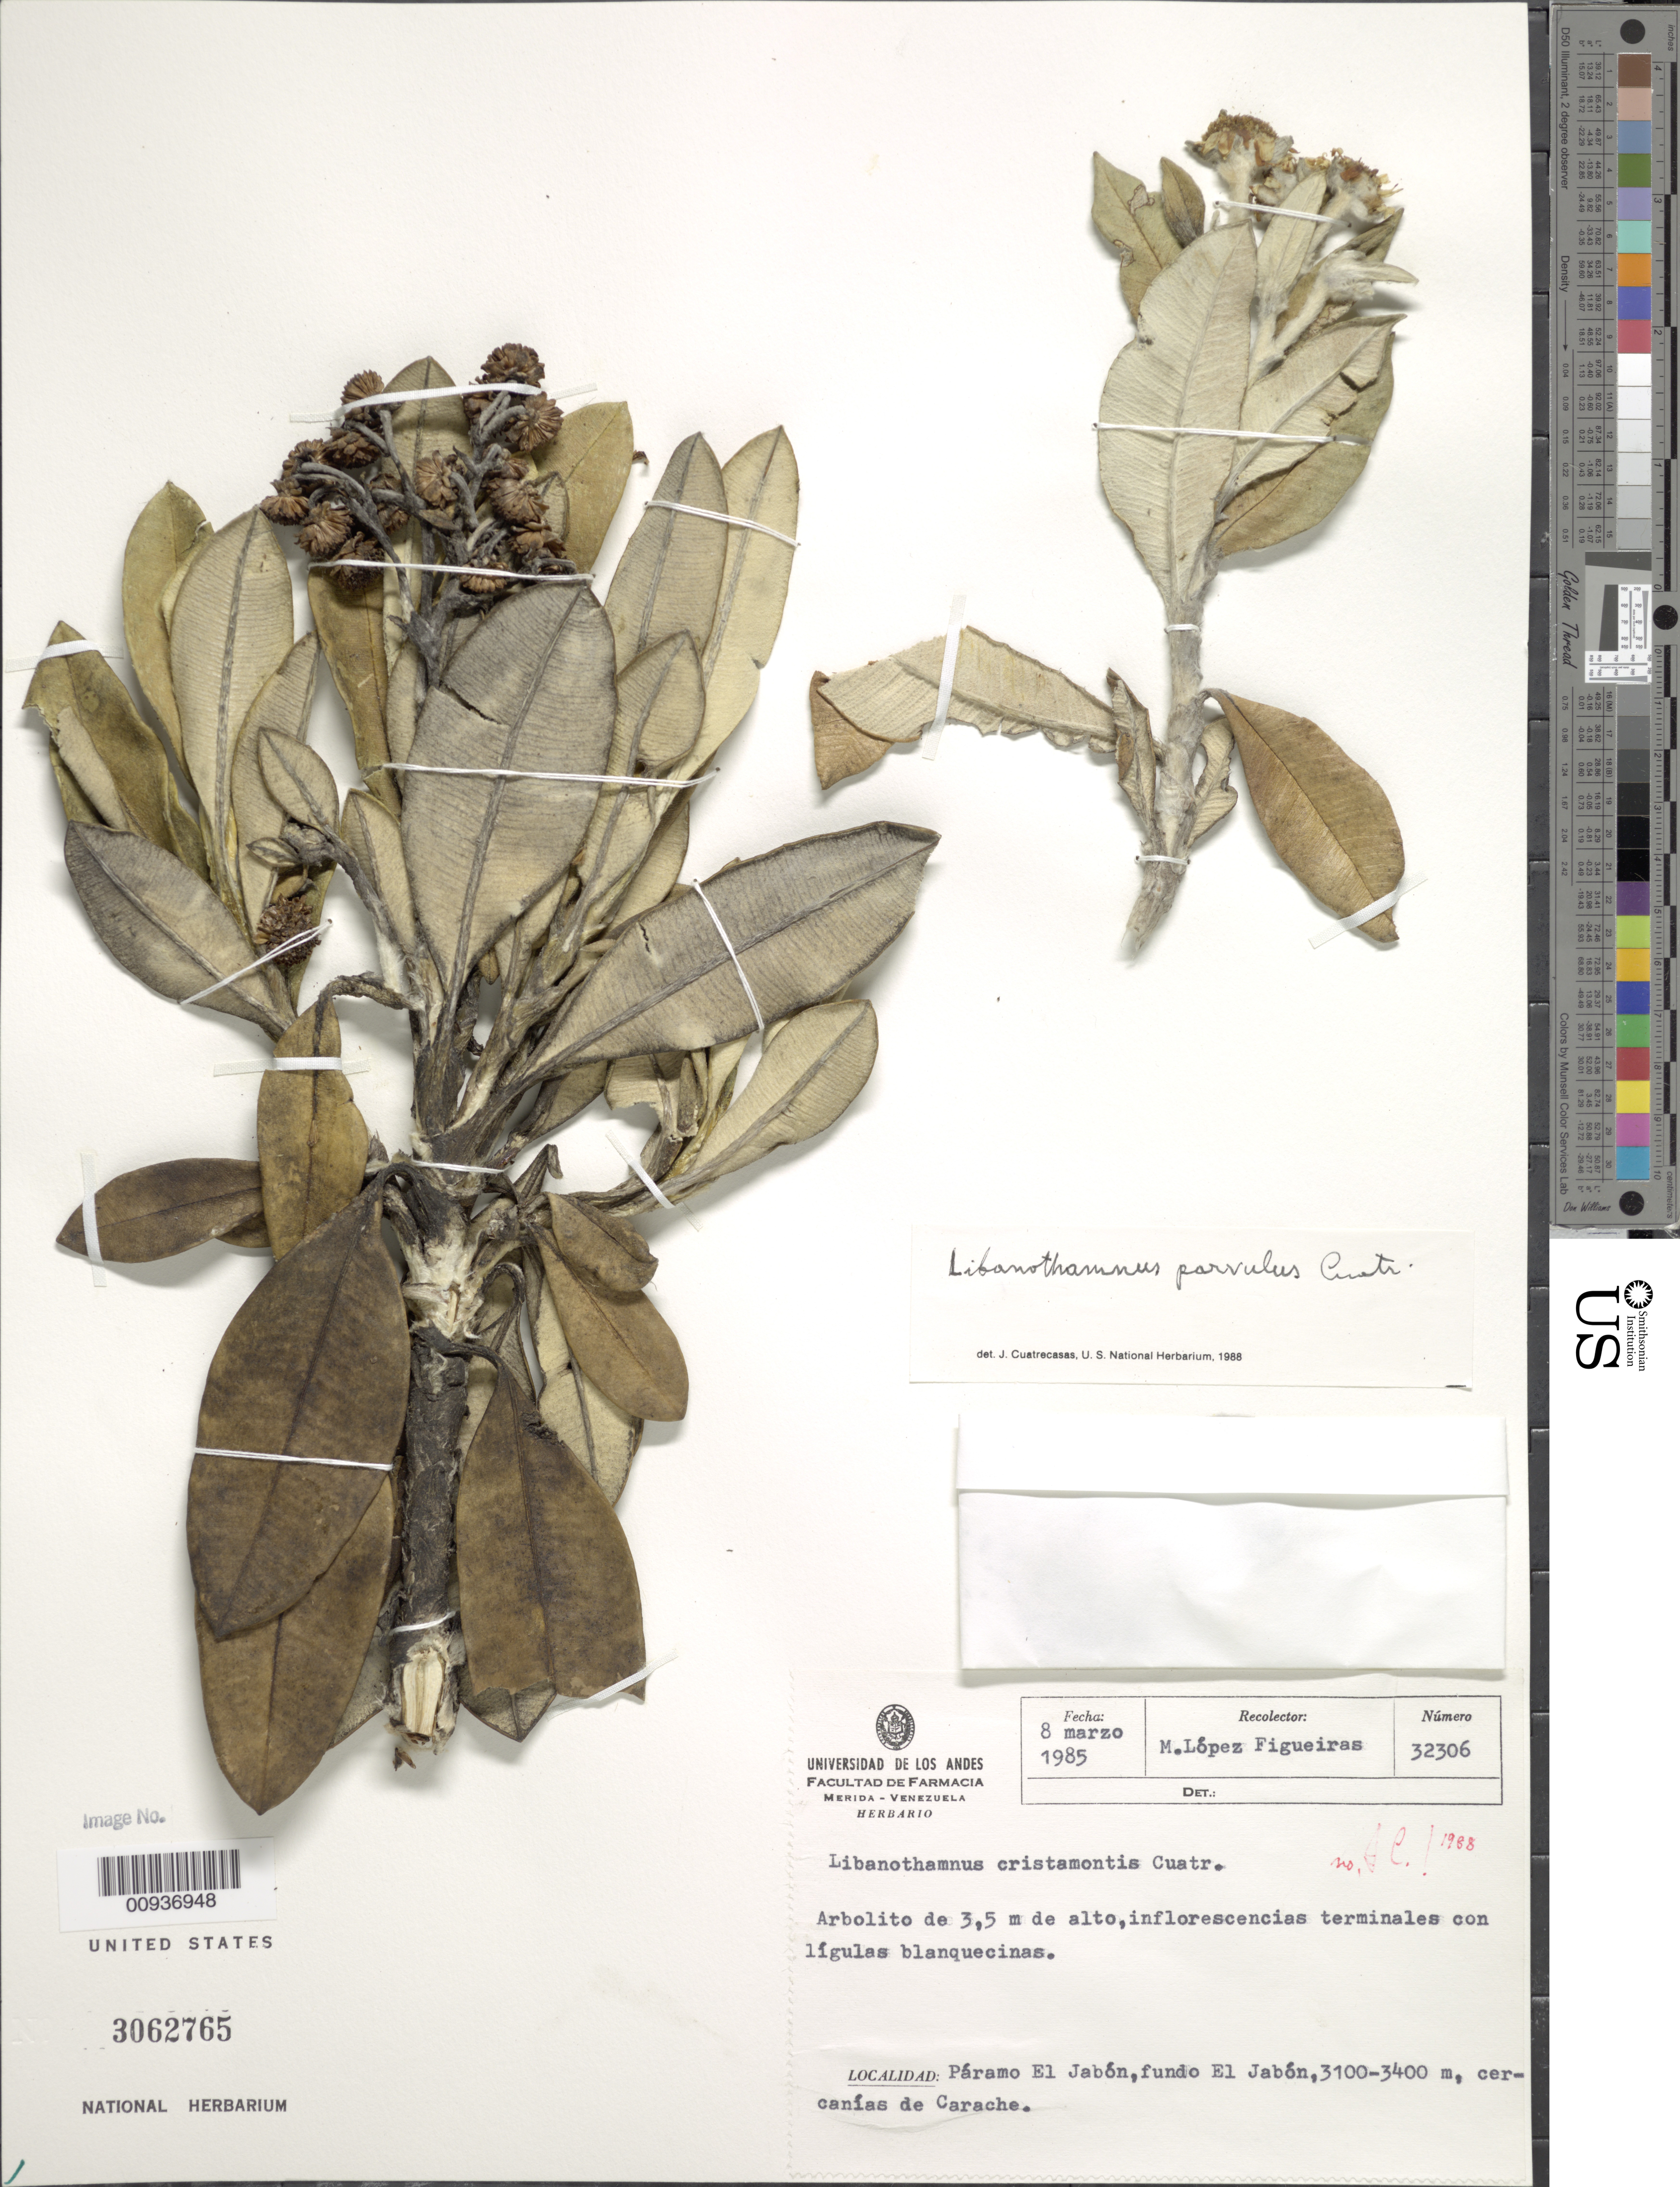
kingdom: Plantae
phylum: Tracheophyta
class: Magnoliopsida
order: Asterales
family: Asteraceae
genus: Libanothamnus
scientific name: Libanothamnus parvulus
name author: Cuatrec.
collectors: M. López Figueiras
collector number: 32306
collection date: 1985-03-08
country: Venezuela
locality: Páramo de El Jabón. Junto El Jabón, cercanías de Carache.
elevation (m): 3100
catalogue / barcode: US 3062765